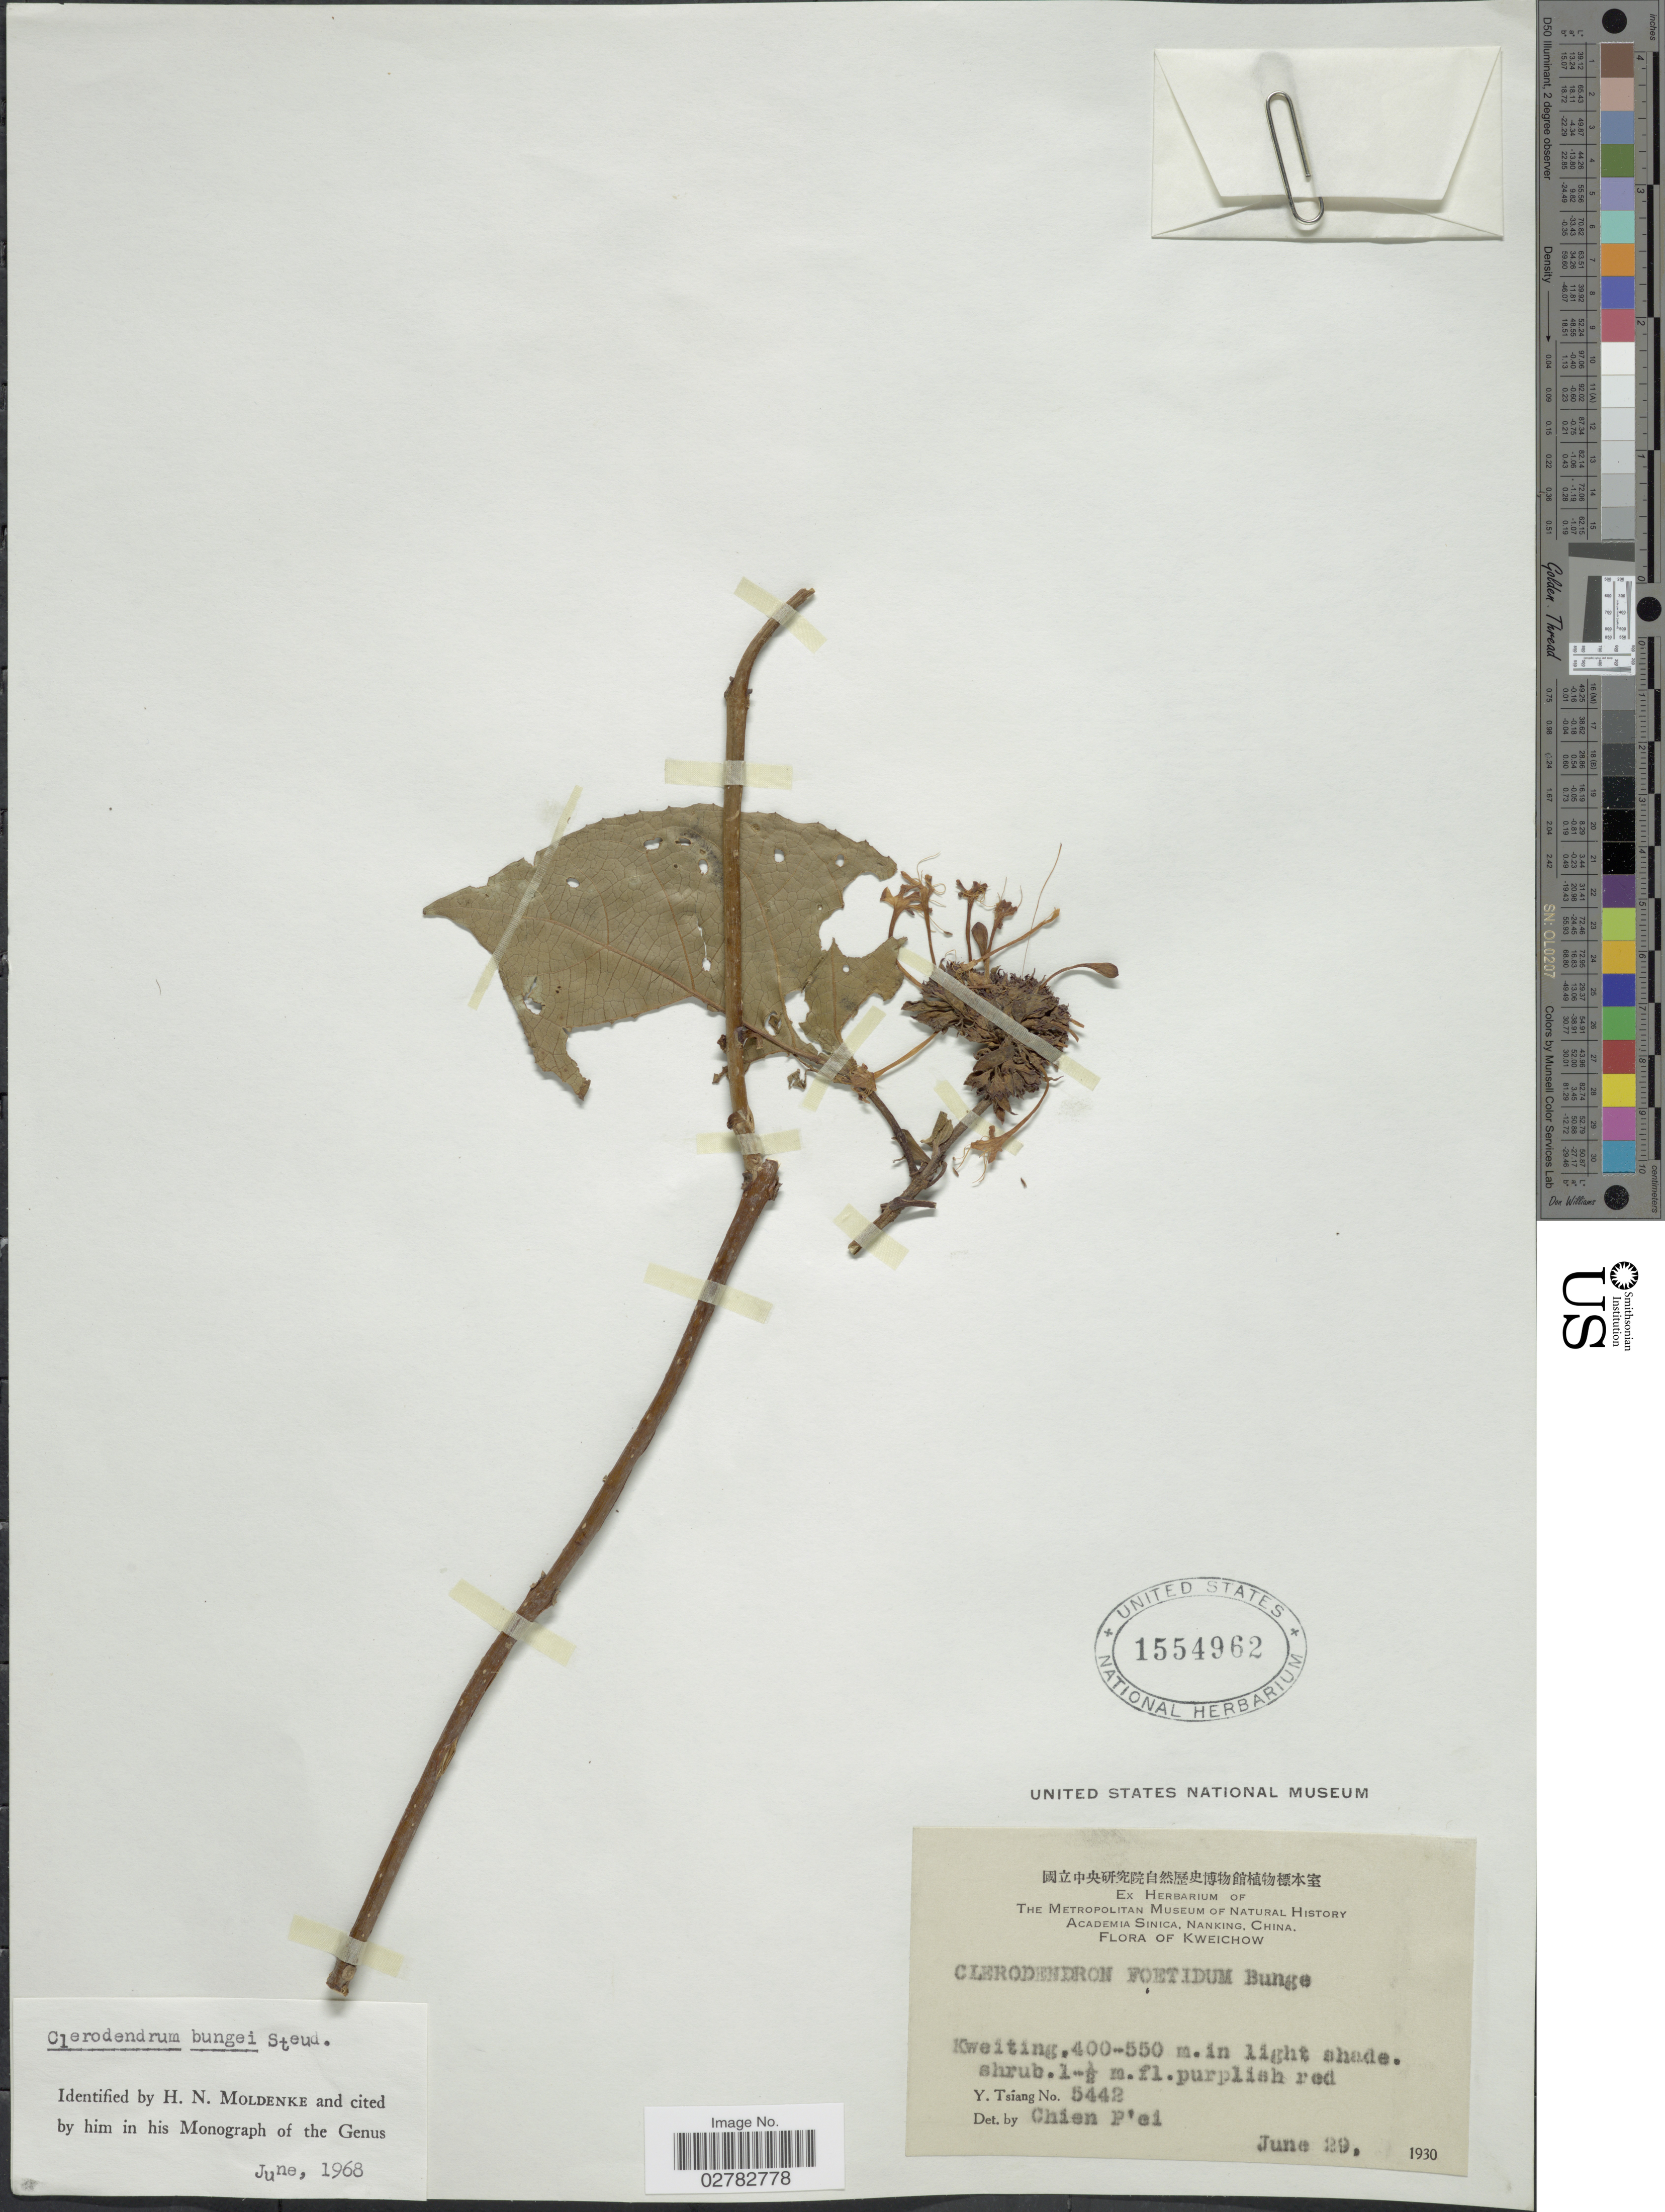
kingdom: Plantae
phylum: Tracheophyta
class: Magnoliopsida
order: Lamiales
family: Lamiaceae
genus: Clerodendrum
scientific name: Clerodendrum bungei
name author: Steud.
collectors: Y. Tsiang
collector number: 5442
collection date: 1930-06-29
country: China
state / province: Guizhou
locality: Kweichow. Kweiting.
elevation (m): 400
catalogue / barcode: US 1554962